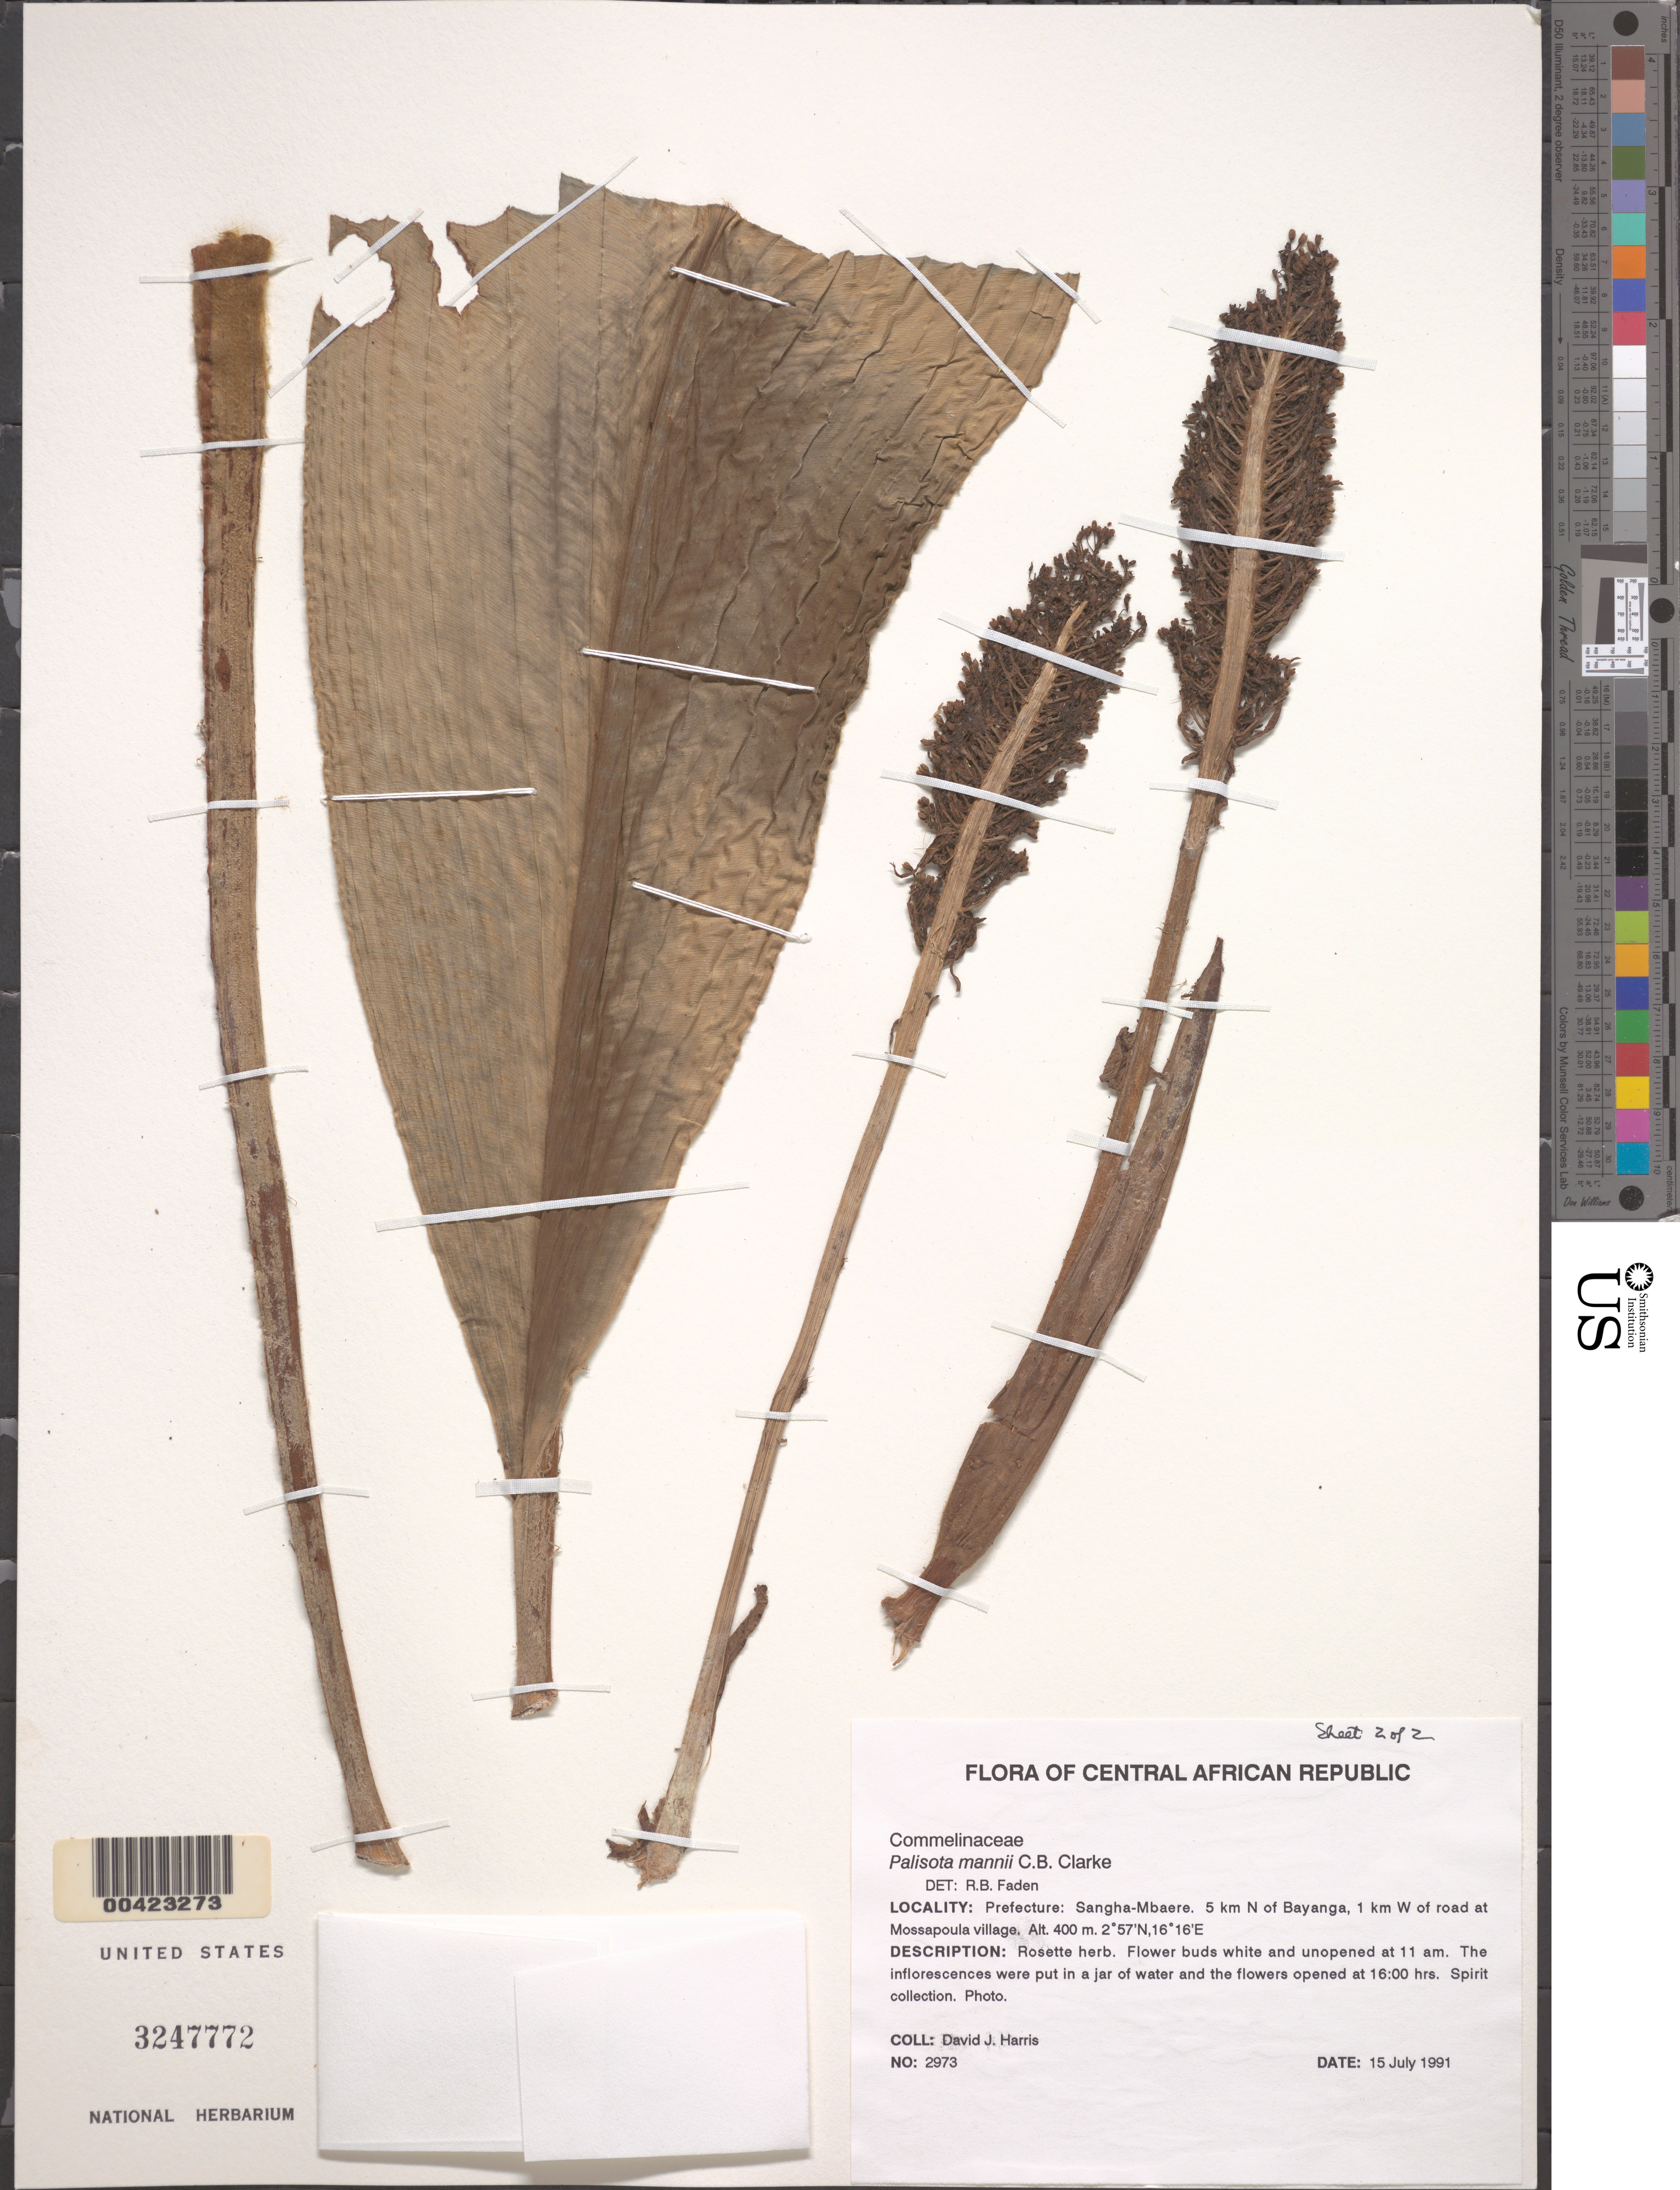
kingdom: Plantae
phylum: Tracheophyta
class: Liliopsida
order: Commelinales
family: Commelinaceae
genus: Palisota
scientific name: Palisota mannii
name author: C.B. Clarke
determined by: Faden, Robert B., (US), Smithsonian Institution - National Museum of Natural History (UNITED STATES)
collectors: D. J. Harris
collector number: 2973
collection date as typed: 15 Jul 1991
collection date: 1991-07-15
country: Central African Republic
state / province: Sangha-Mbaere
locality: Sangha-mbaere, N of Bayanga, W of road at Mossapoula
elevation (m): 400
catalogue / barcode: US 3247772